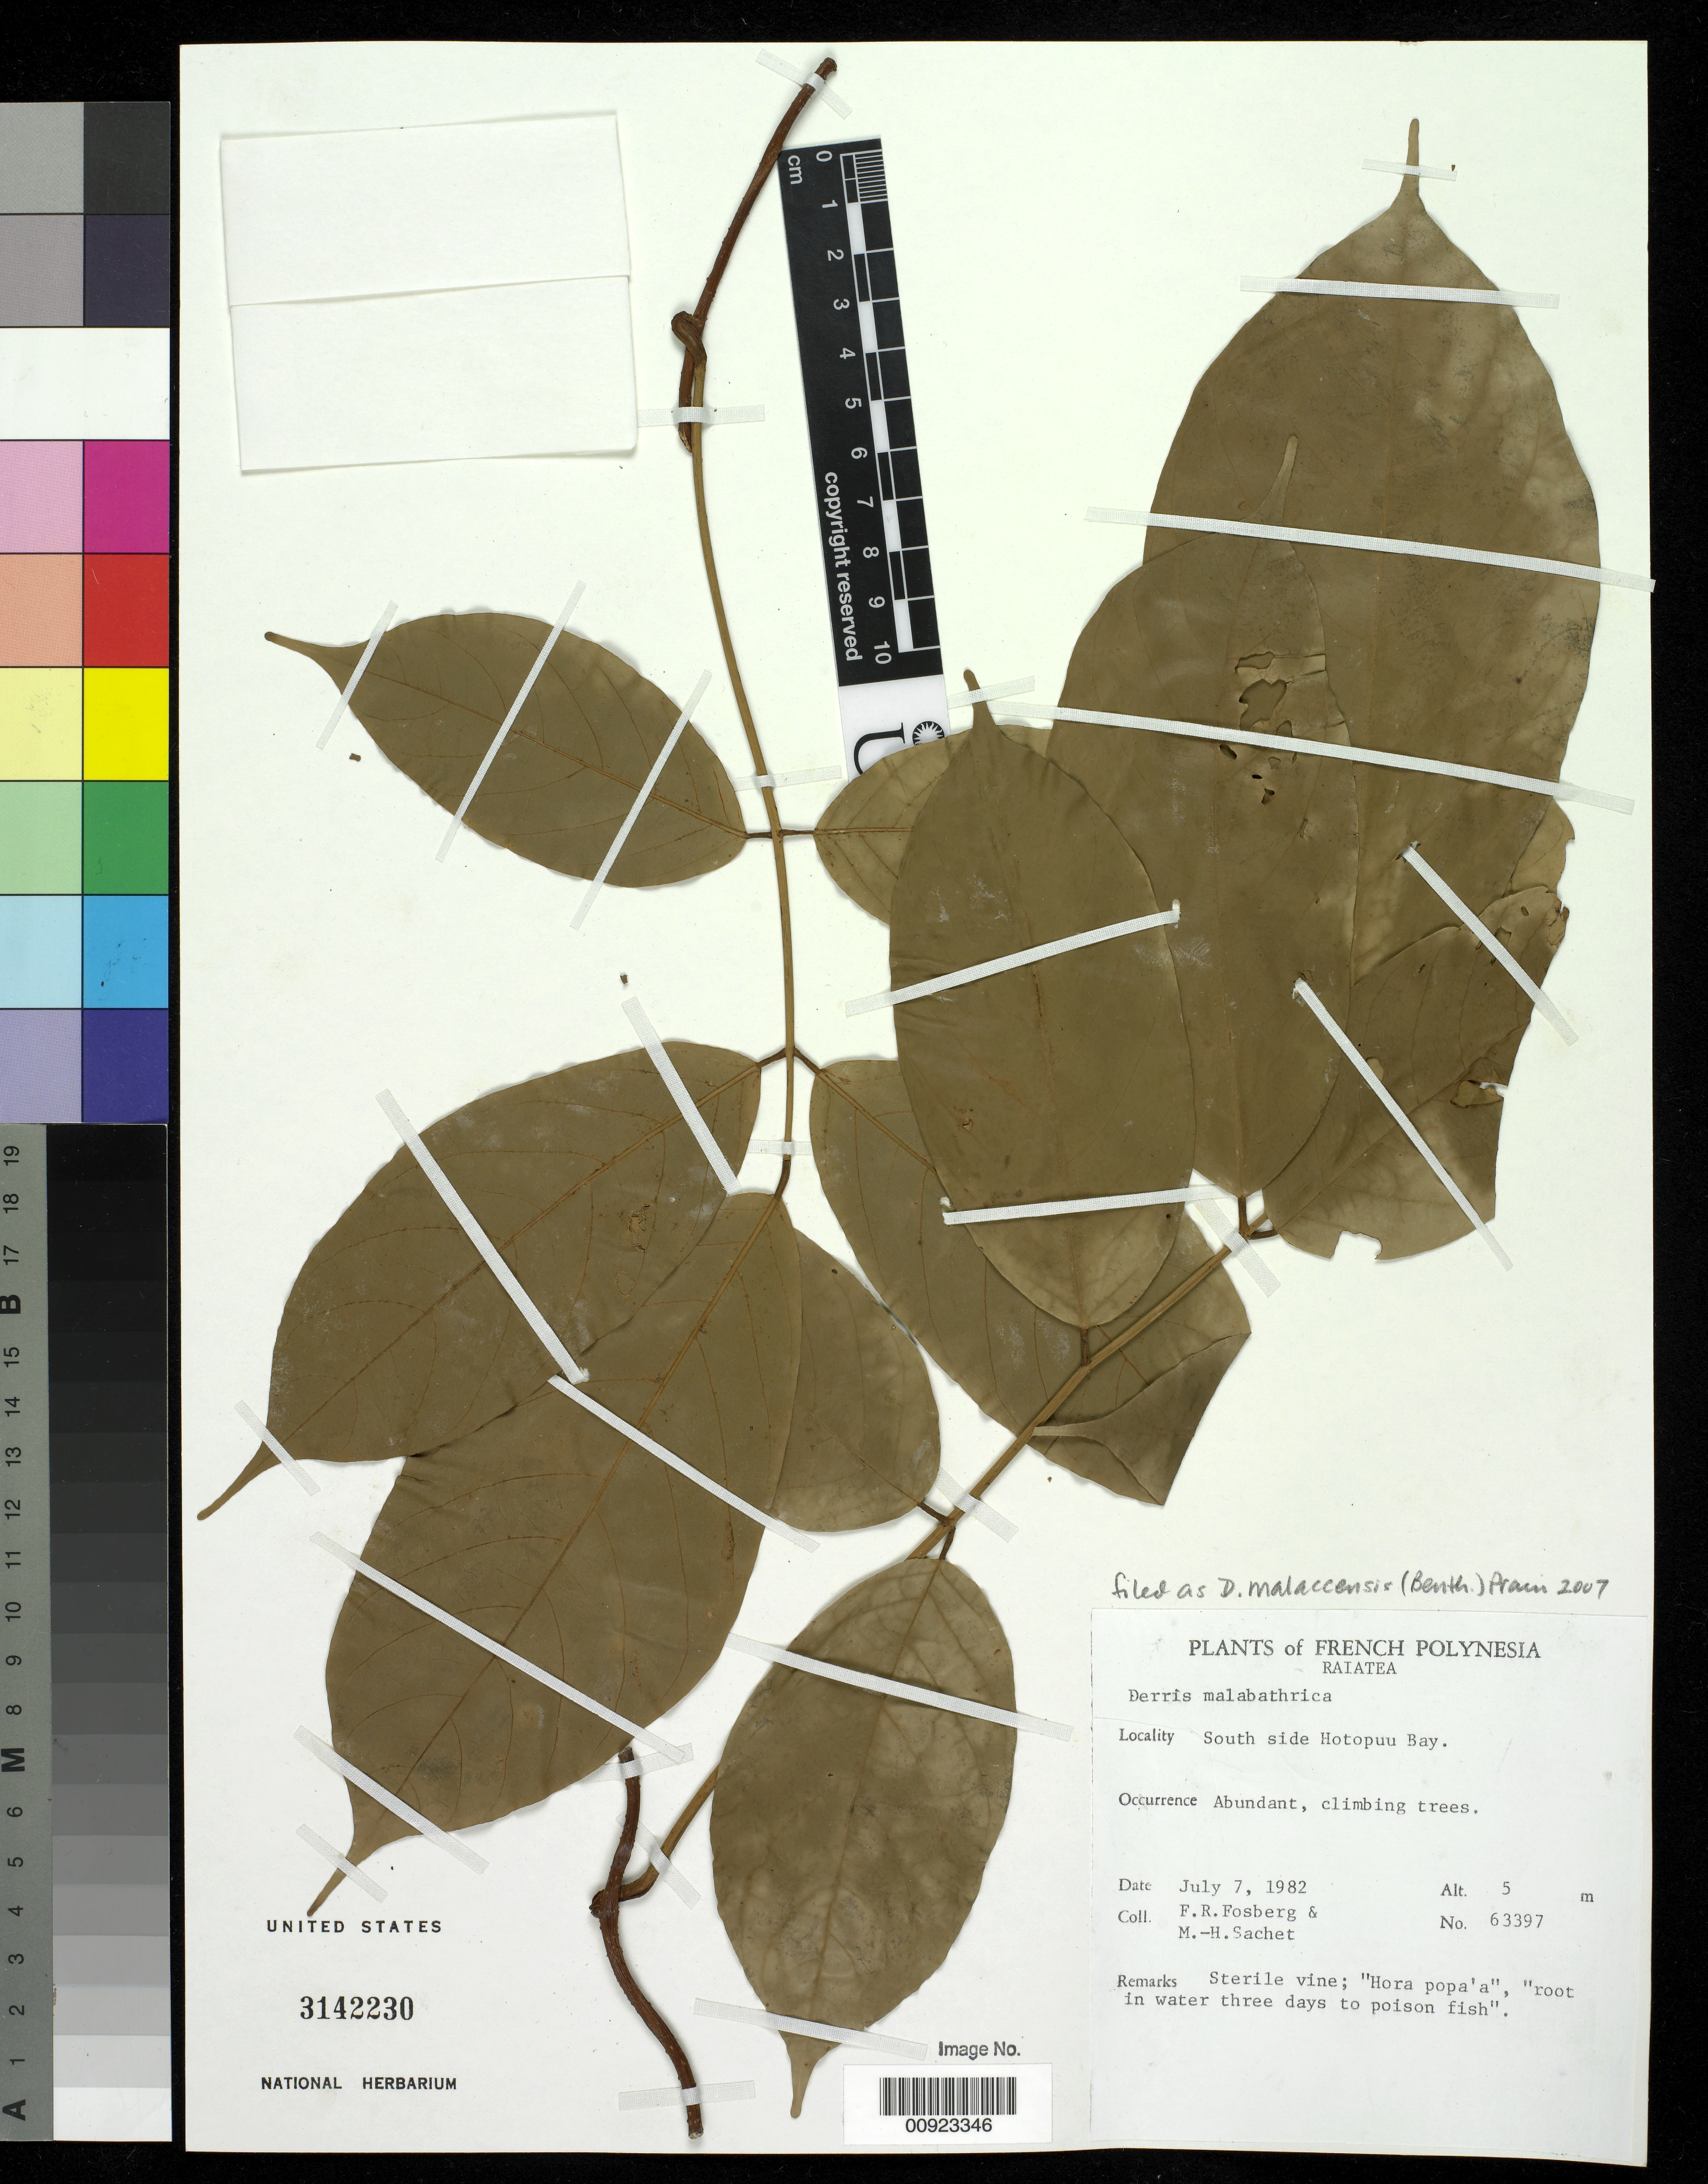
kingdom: Plantae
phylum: Tracheophyta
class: Magnoliopsida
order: Fabales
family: Fabaceae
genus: Derris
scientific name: Derris sp.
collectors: F. R. Fosberg & M.-H. Sachet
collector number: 63397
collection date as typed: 07 Jul 1982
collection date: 1982-07-07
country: French Polynesia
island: Raiatea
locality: South side Hotopuu Bay.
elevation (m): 5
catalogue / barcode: US 3142230